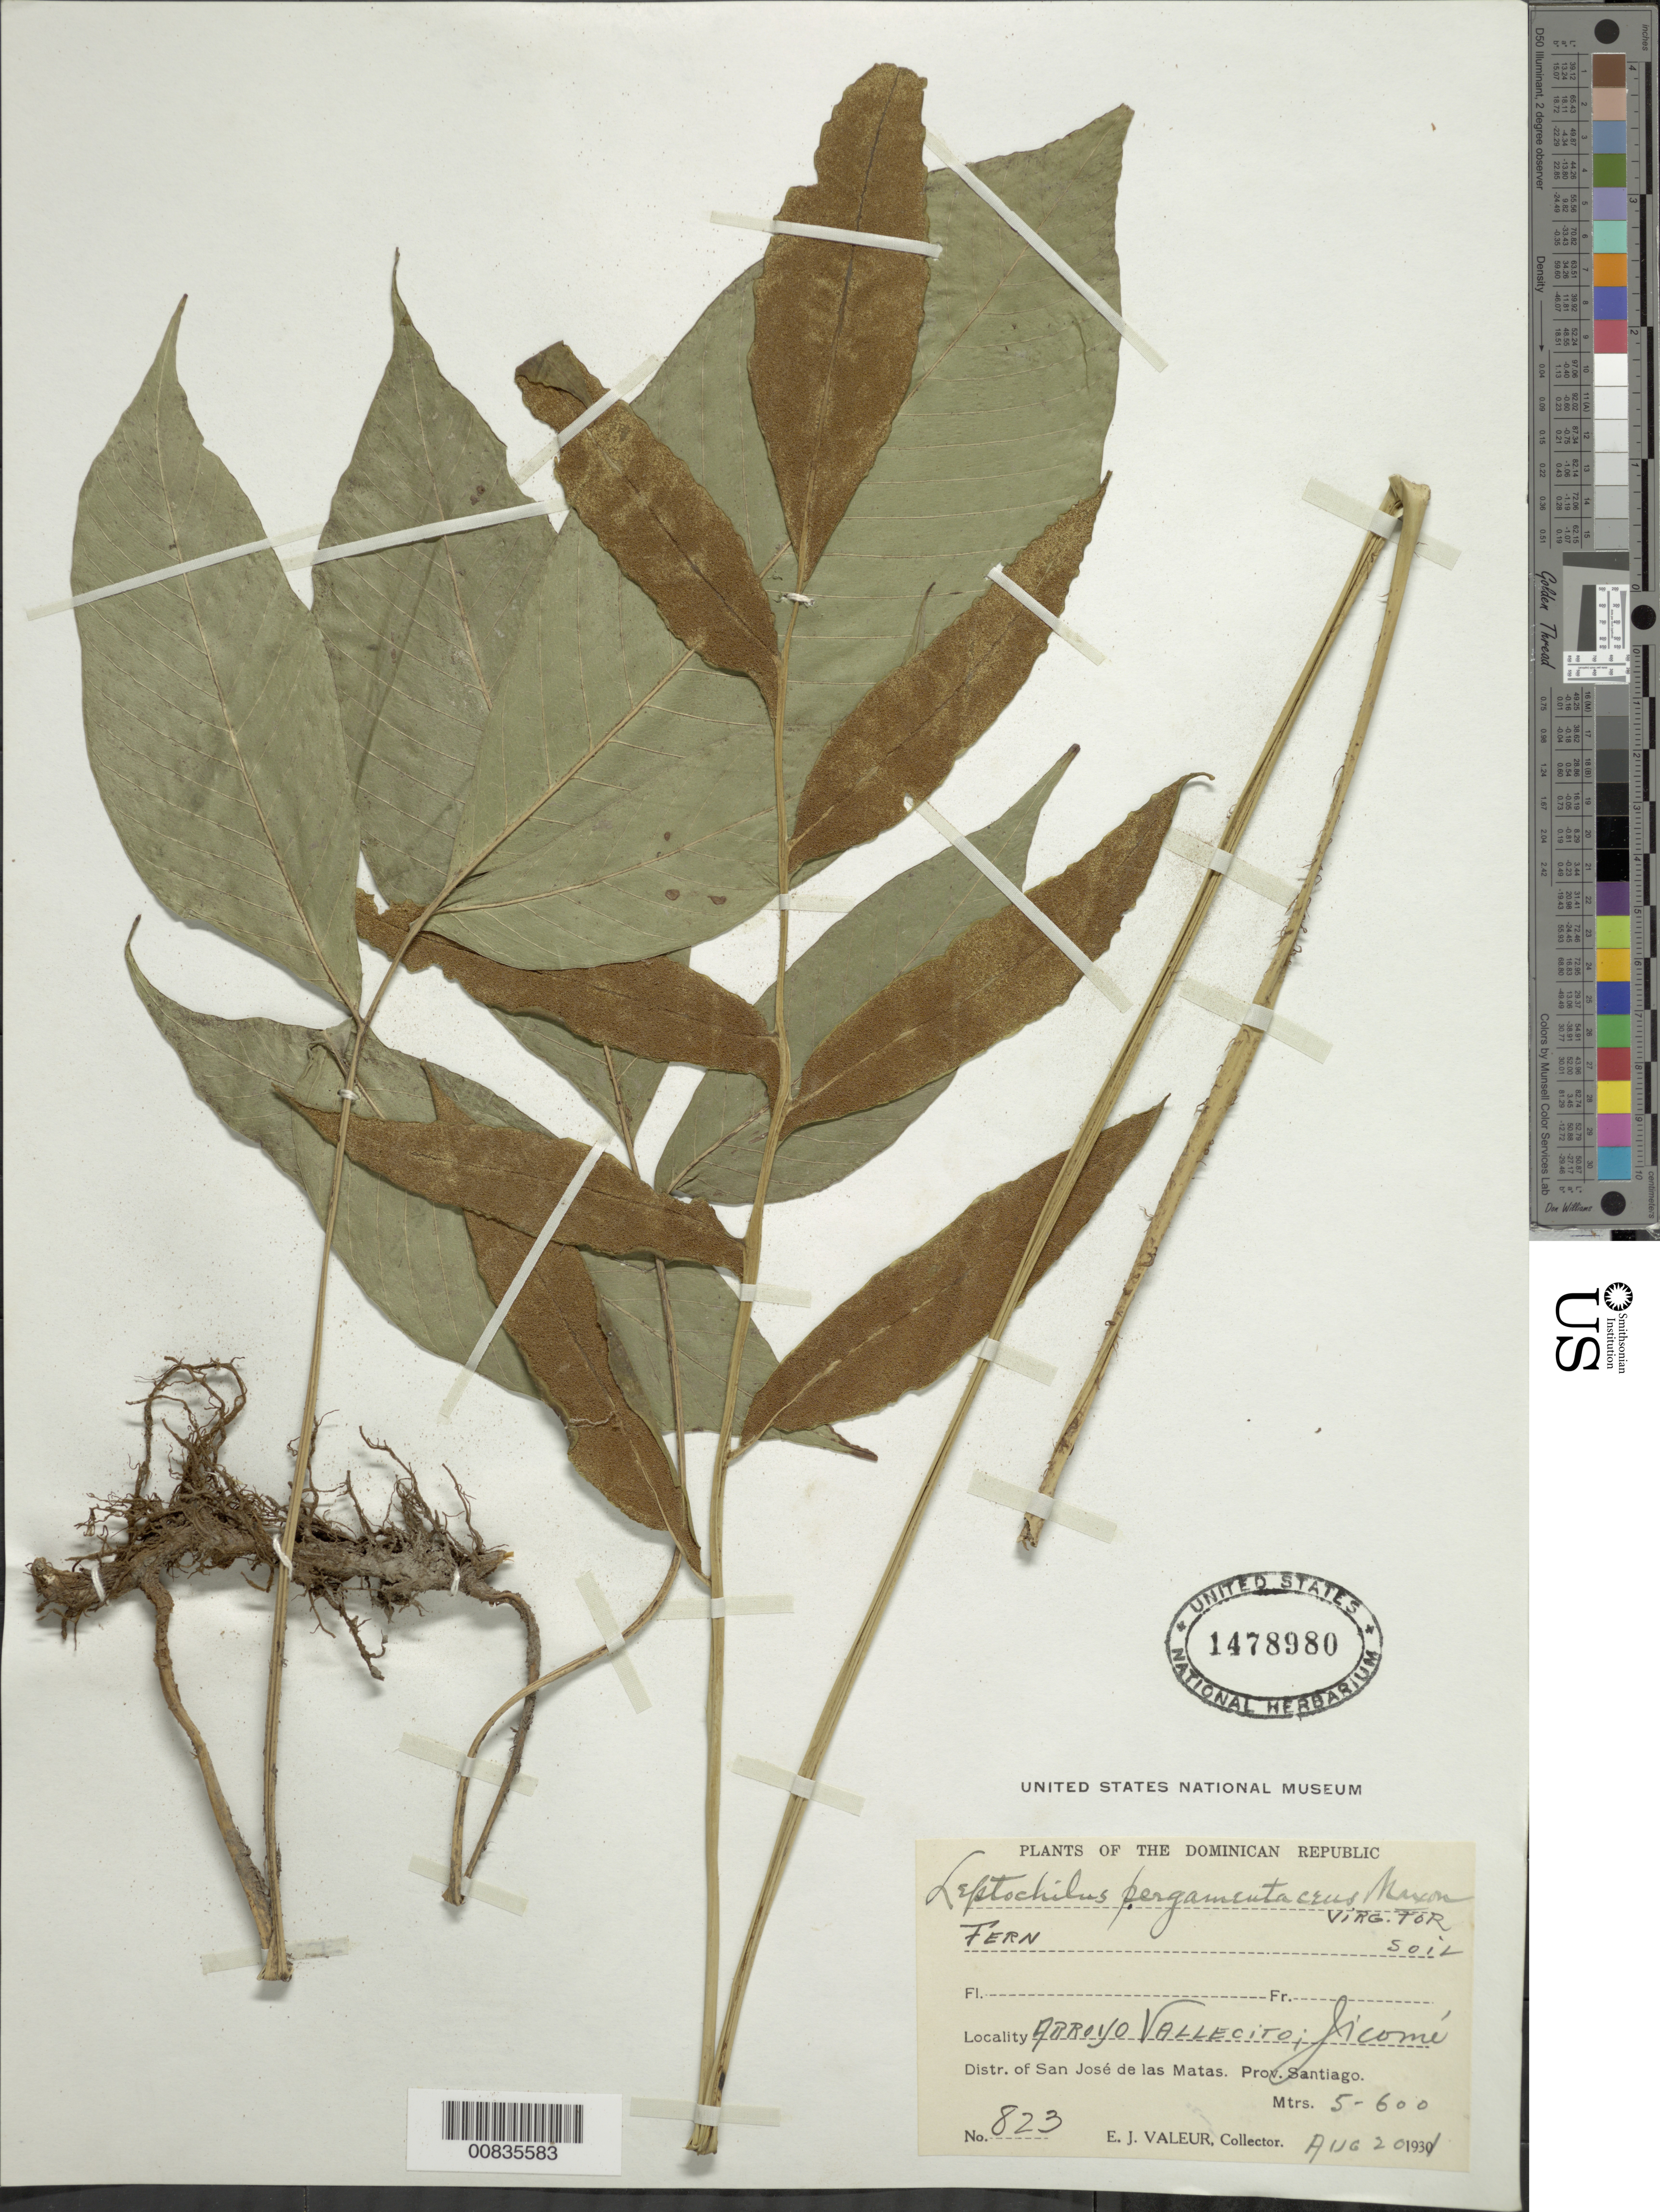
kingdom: Plantae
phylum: Tracheophyta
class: Polypodiopsida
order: Polypodiales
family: Dryopteridaceae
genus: Mickelia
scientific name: Mickelia pergamentacea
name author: (Maxon) R.C. Moran et al.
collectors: E. Valeur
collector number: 823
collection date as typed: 20 Aug 1931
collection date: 1931-08-20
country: Dominican Republic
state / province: Santiago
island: Hispaniola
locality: Dist. San José de las Matas, Arr. Vallecito, Jicomé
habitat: Virgin forest, on soil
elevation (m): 500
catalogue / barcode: US 1478980